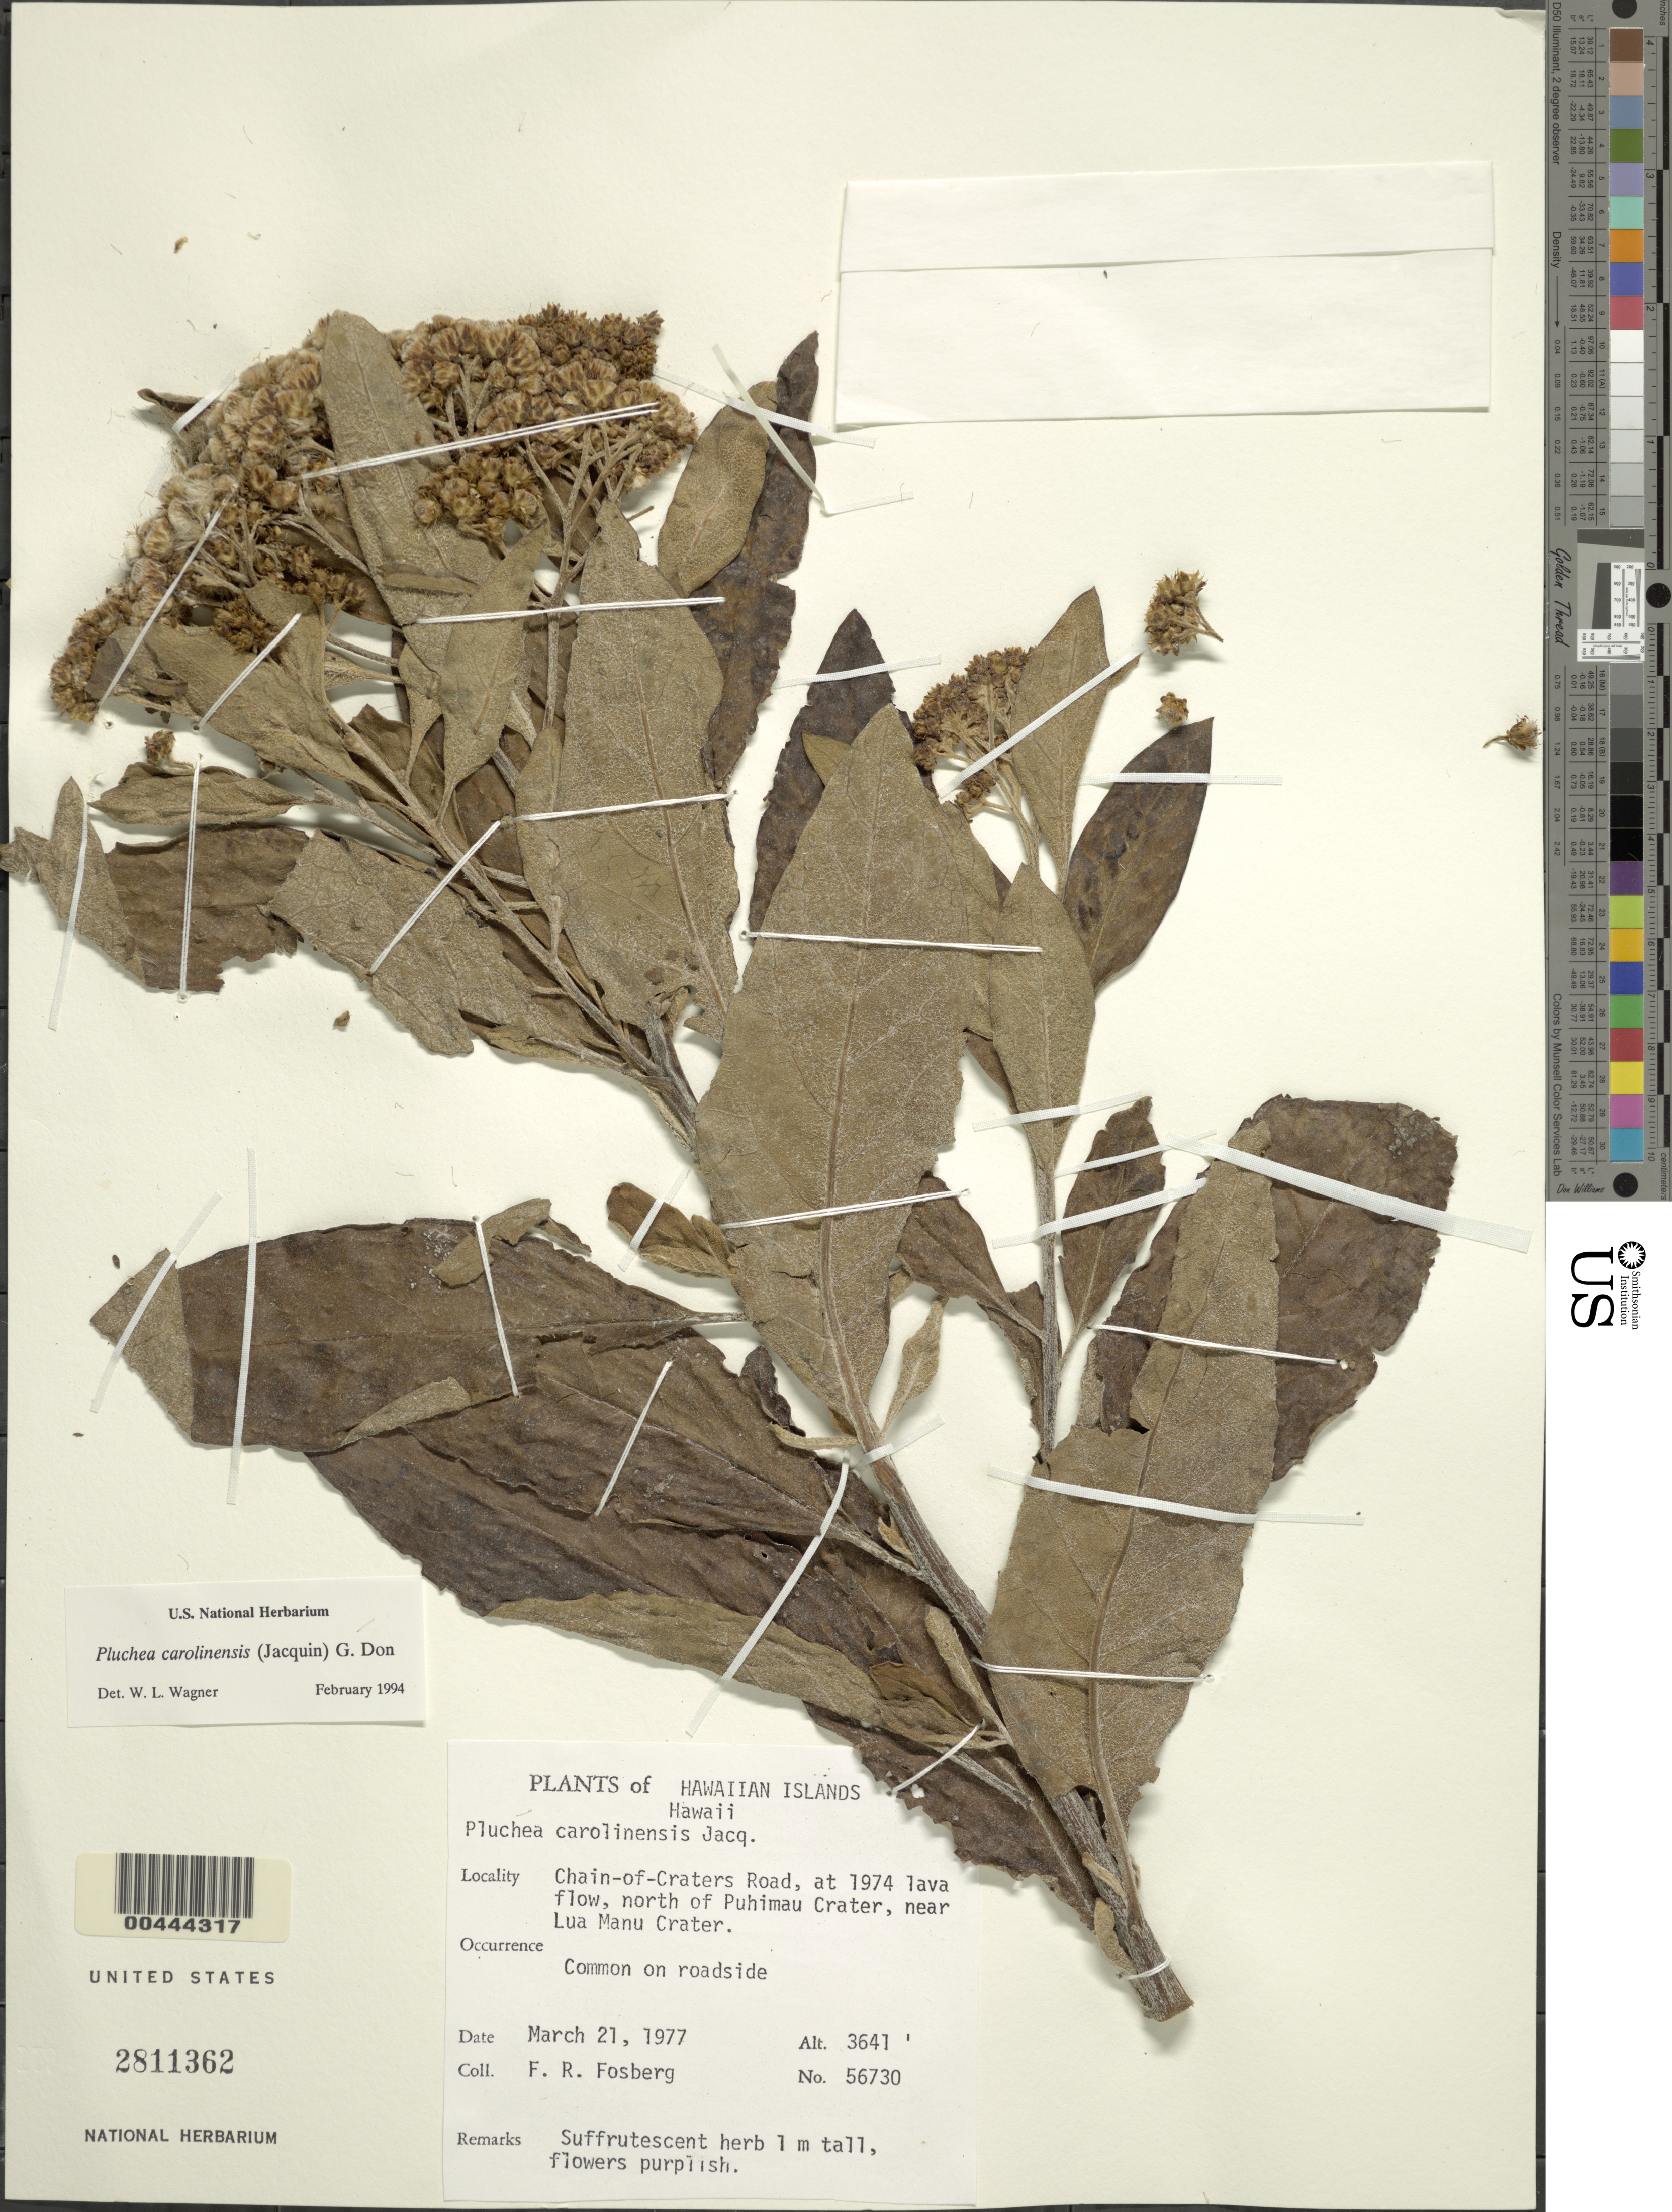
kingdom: Plantae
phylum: Tracheophyta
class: Magnoliopsida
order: Asterales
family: Asteraceae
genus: Pluchea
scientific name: Pluchea carolinensis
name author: (Jacq.) D. Don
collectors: F. R. Fosberg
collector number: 56730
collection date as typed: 21 Mar 1977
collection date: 1977-03-21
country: United States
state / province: Hawaii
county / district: Hawaii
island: Hawaii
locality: Chain-of-Craters, at 1974 lava flow, N of Puhimau Crater near Lua Manu Crater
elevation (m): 1110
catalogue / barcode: US 2811362